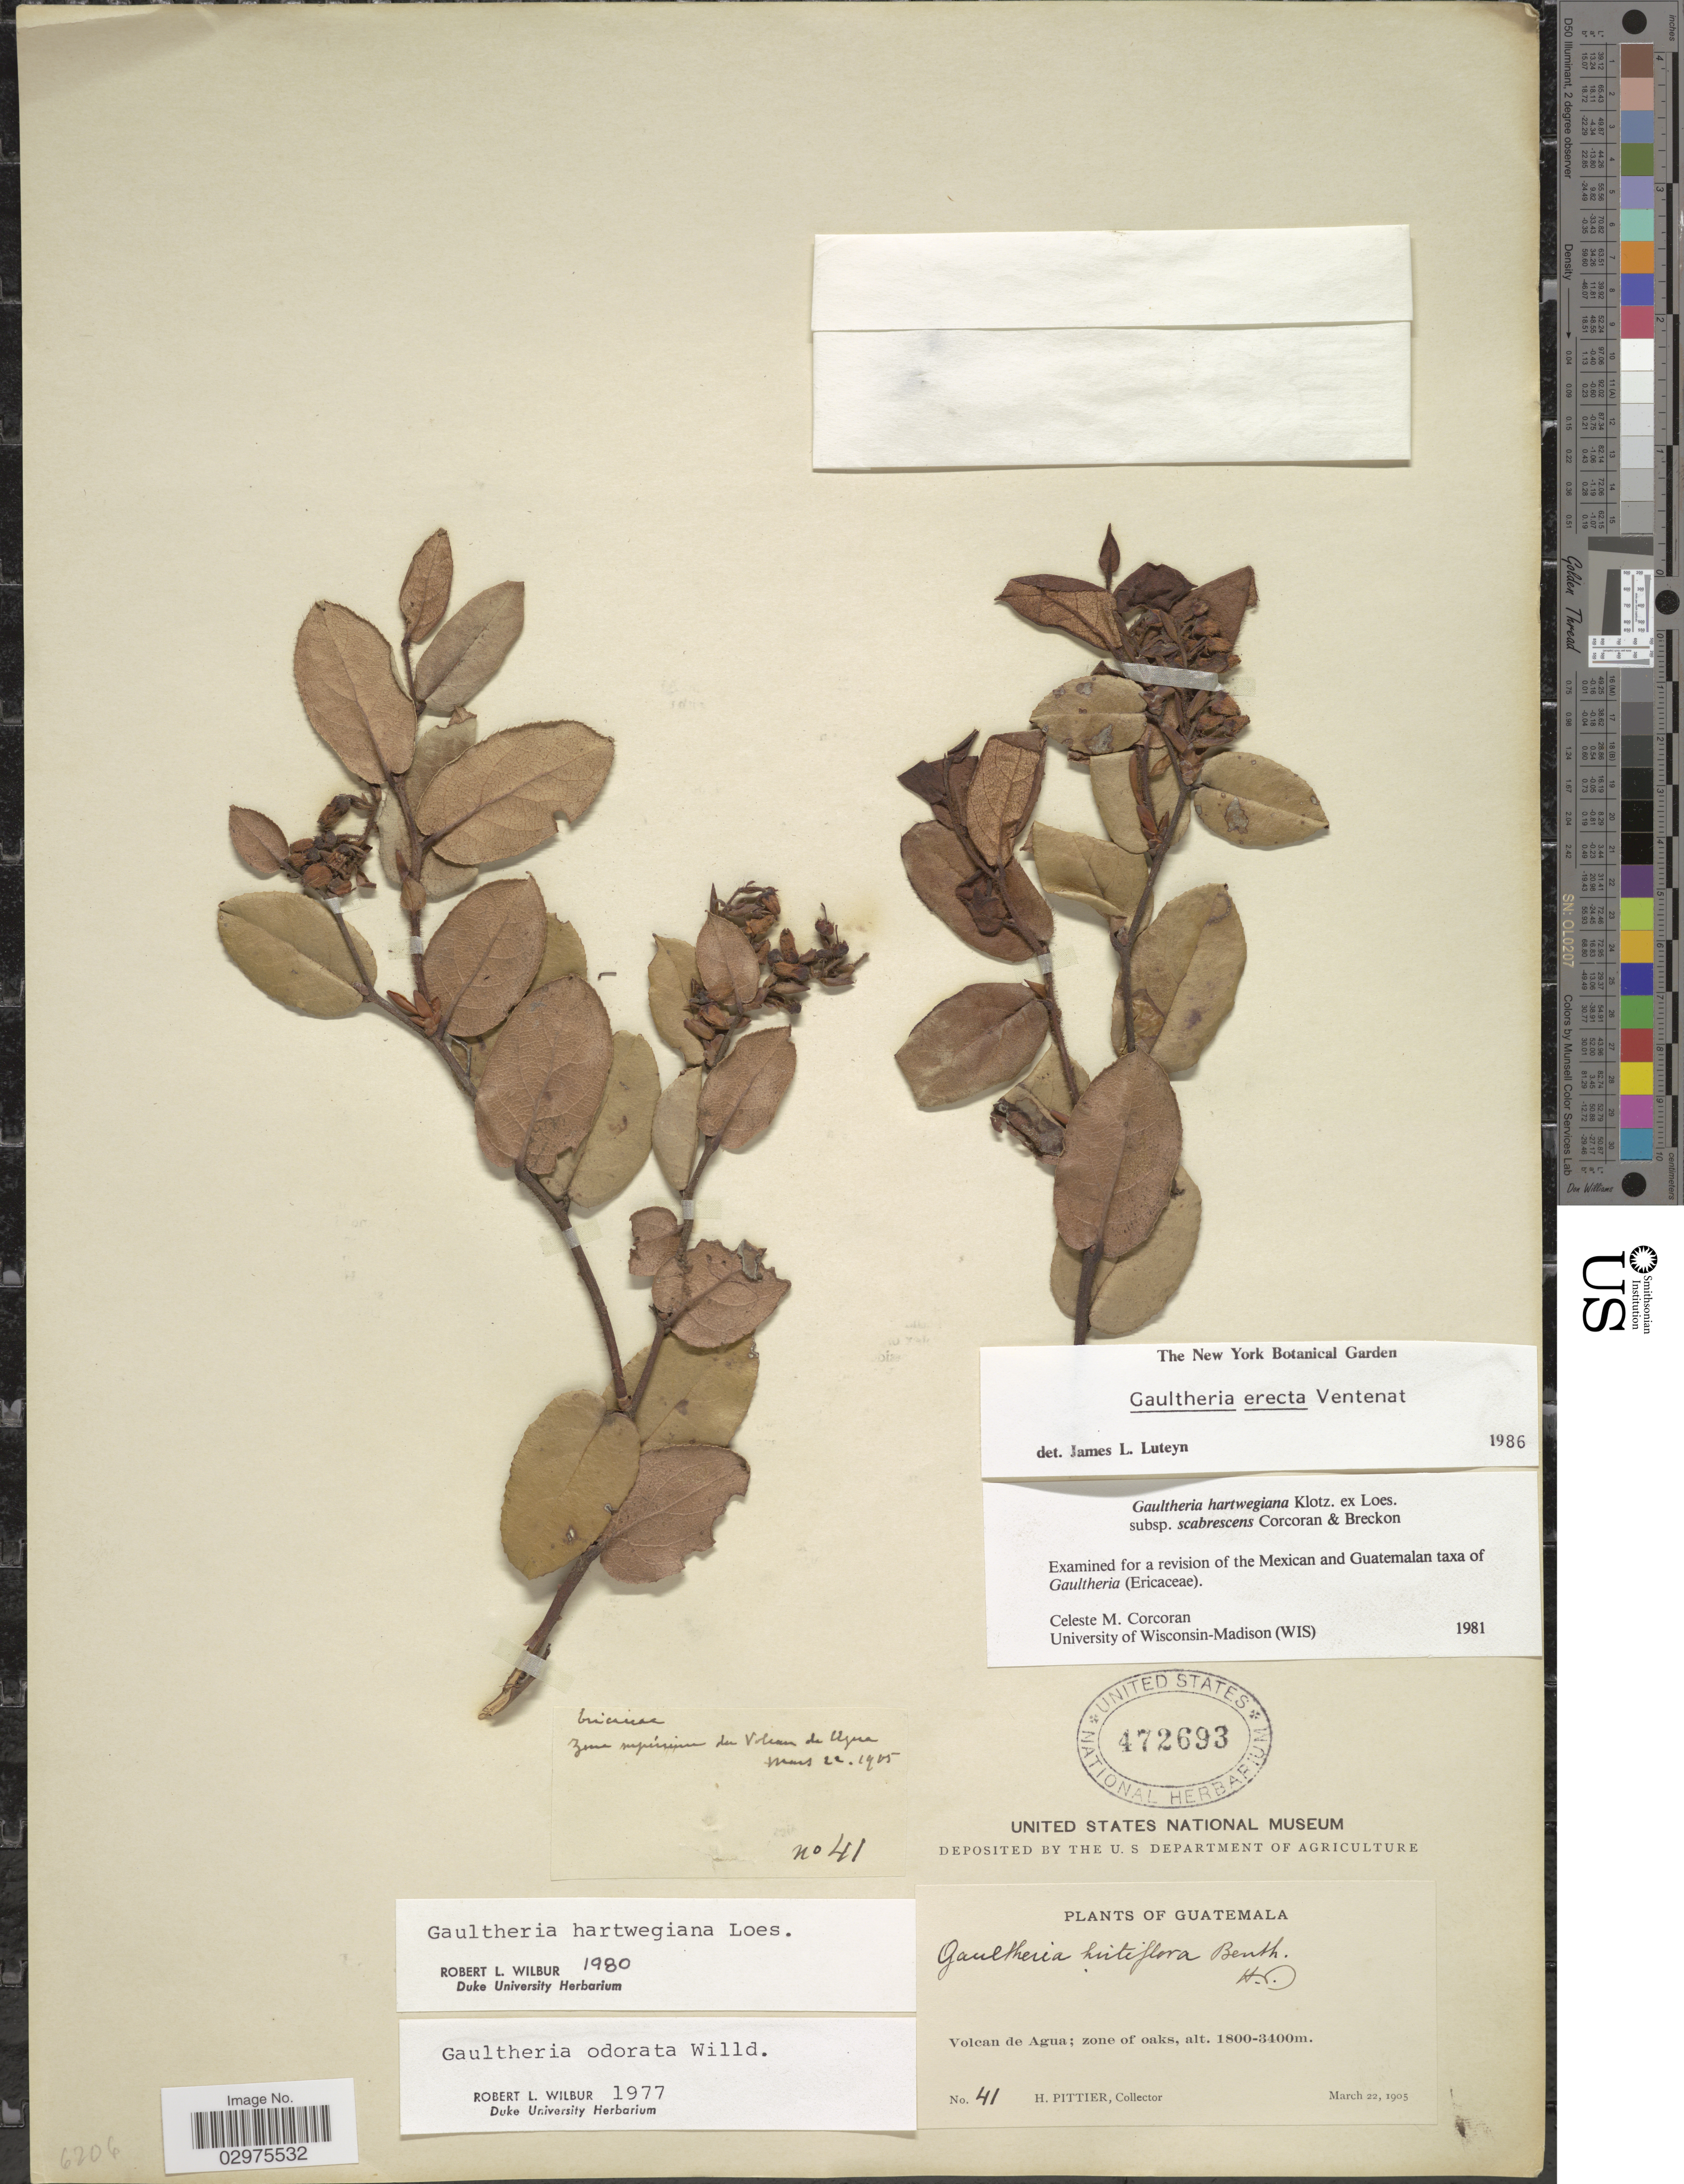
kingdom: Plantae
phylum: Tracheophyta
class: Magnoliopsida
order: Ericales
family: Ericaceae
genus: Gaultheria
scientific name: Gaultheria erecta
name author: Vent.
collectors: H. F. Pittier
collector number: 41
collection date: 1905-03-22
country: Guatemala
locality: Volcan de Agua; zone of oaks.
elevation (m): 1800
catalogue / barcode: US 472693